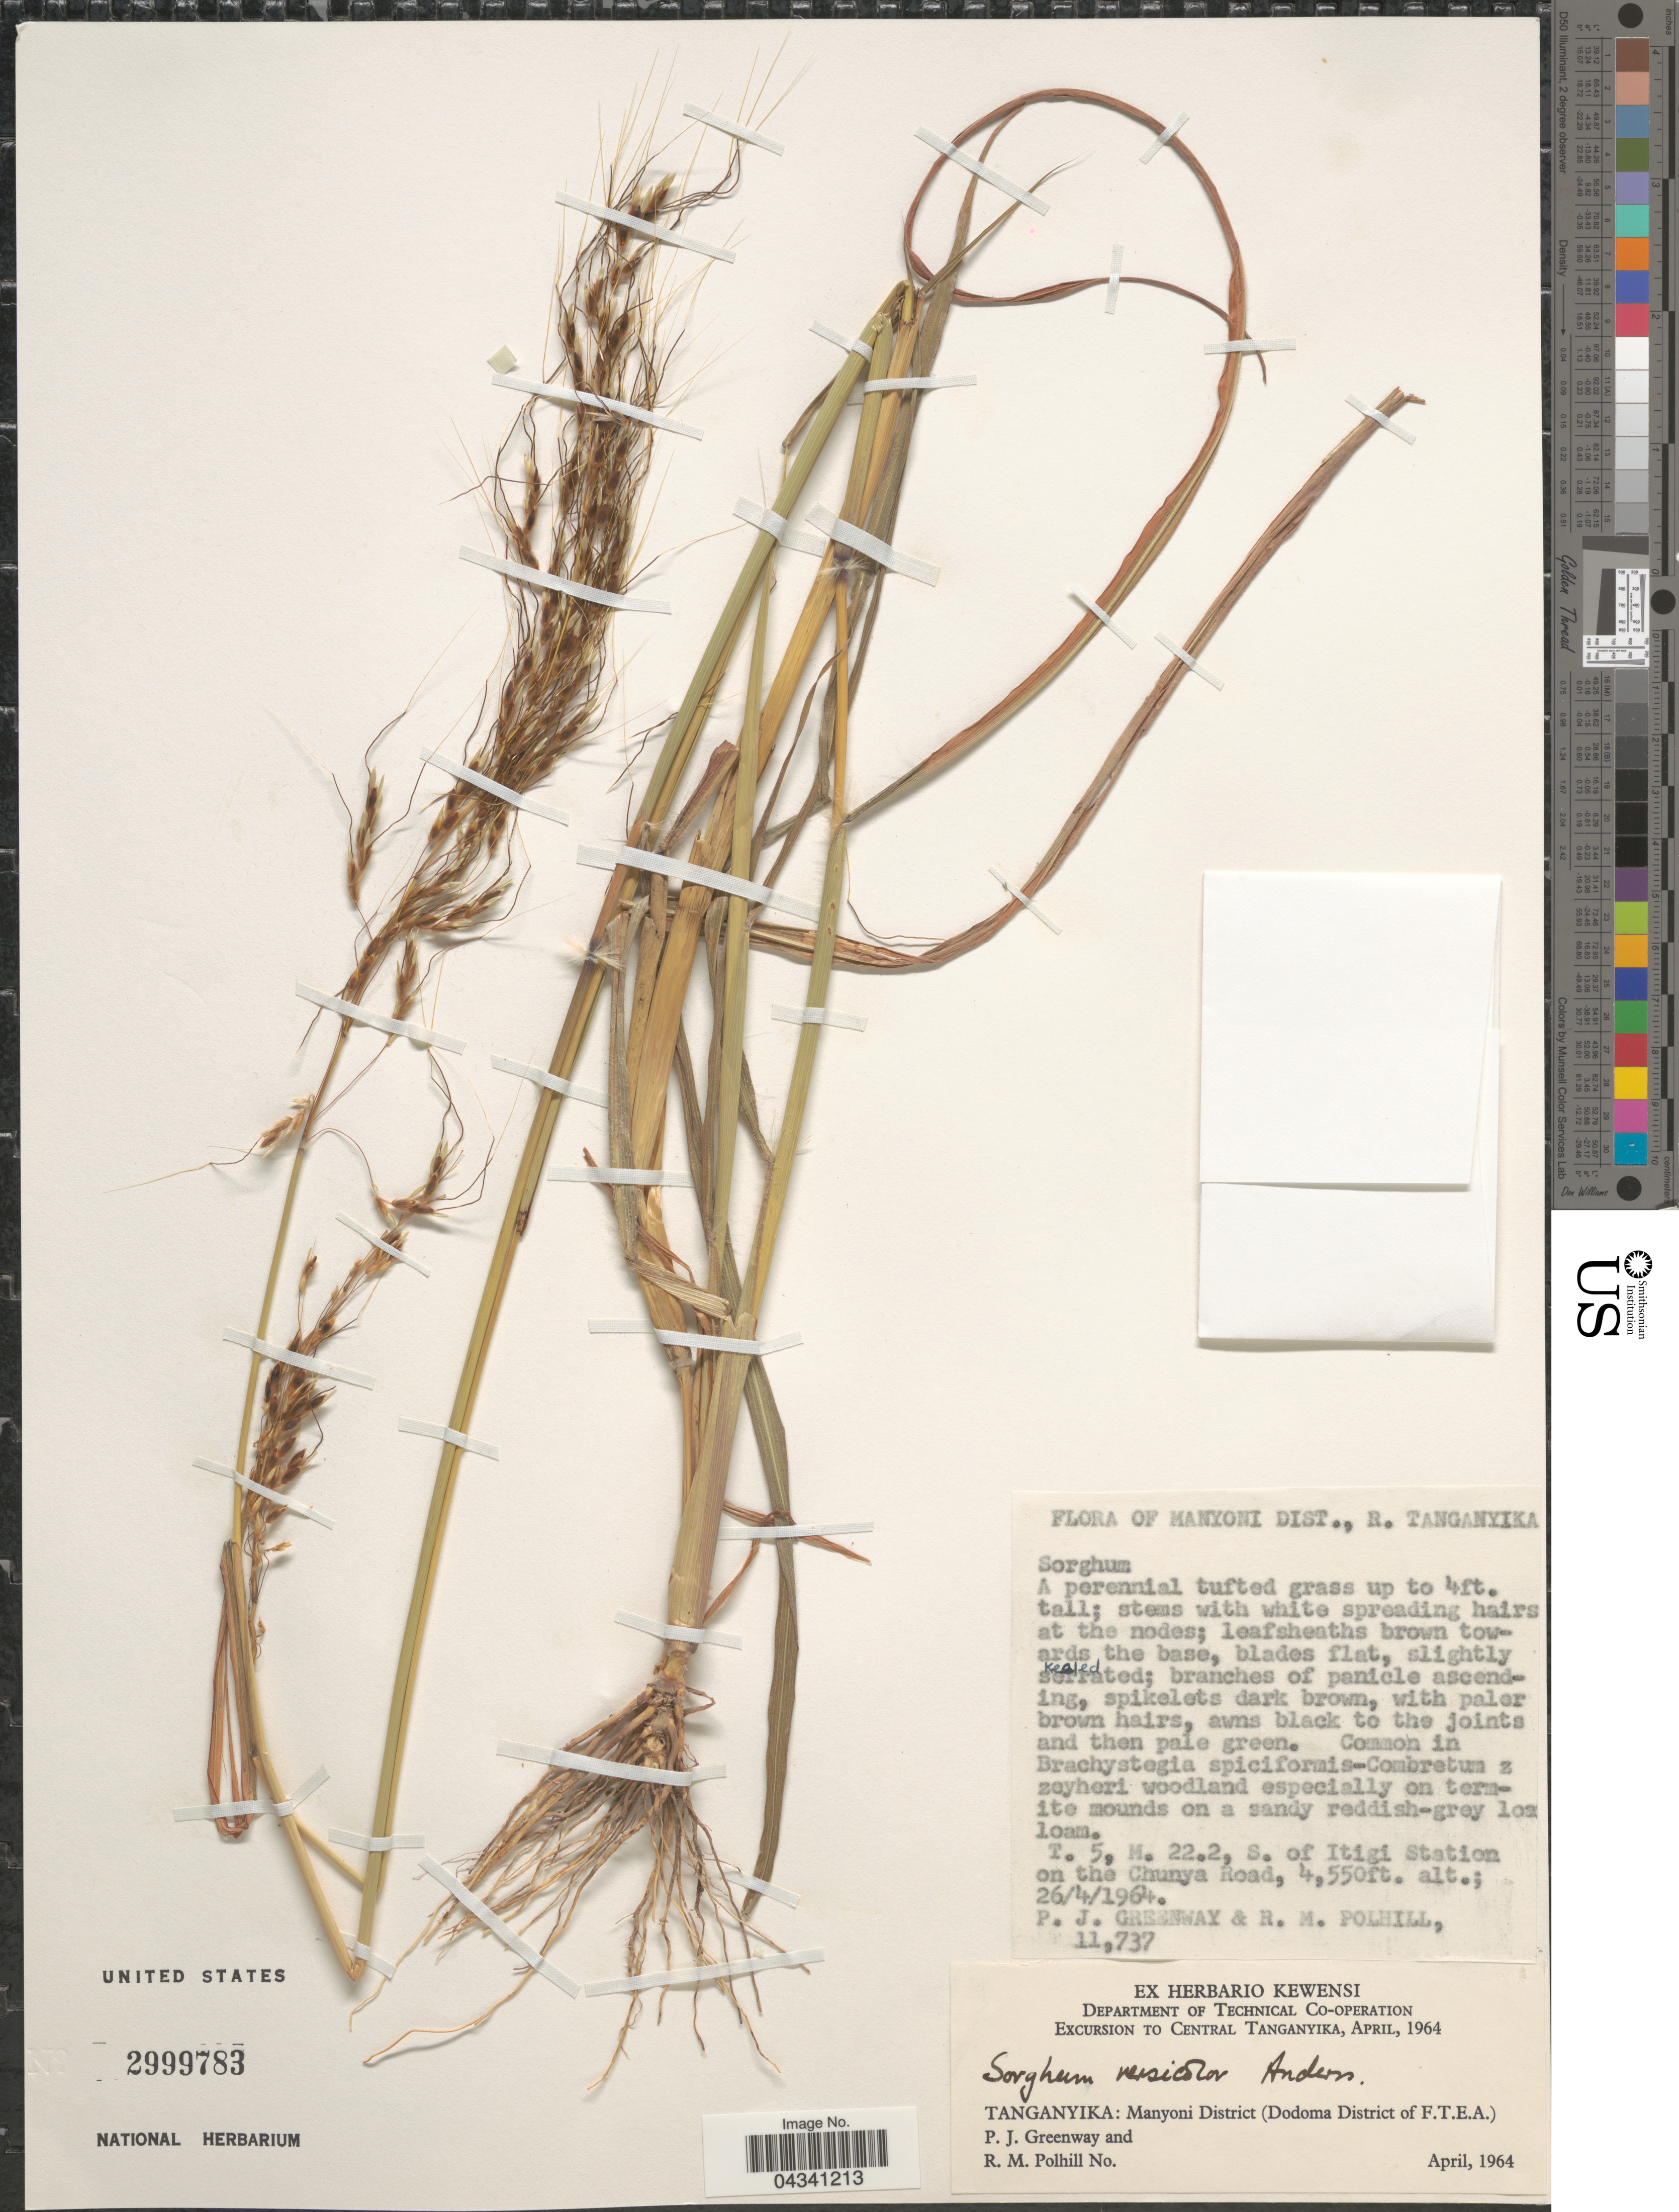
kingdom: Plantae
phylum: Tracheophyta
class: Liliopsida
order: Poales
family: Poaceae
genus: Sorghum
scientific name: Sorghum sp.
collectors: P. J. Greenway & R. M. Polhill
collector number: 11737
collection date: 1964-04-26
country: Tanzania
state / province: Dodoma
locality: Manyoni District., R. Tanganyika. T. 5, M. 22.2, S. of Itigi Station on the Chunya Road. (Dodoma District of F.T.E.A.).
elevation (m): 1387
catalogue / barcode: US 2999783